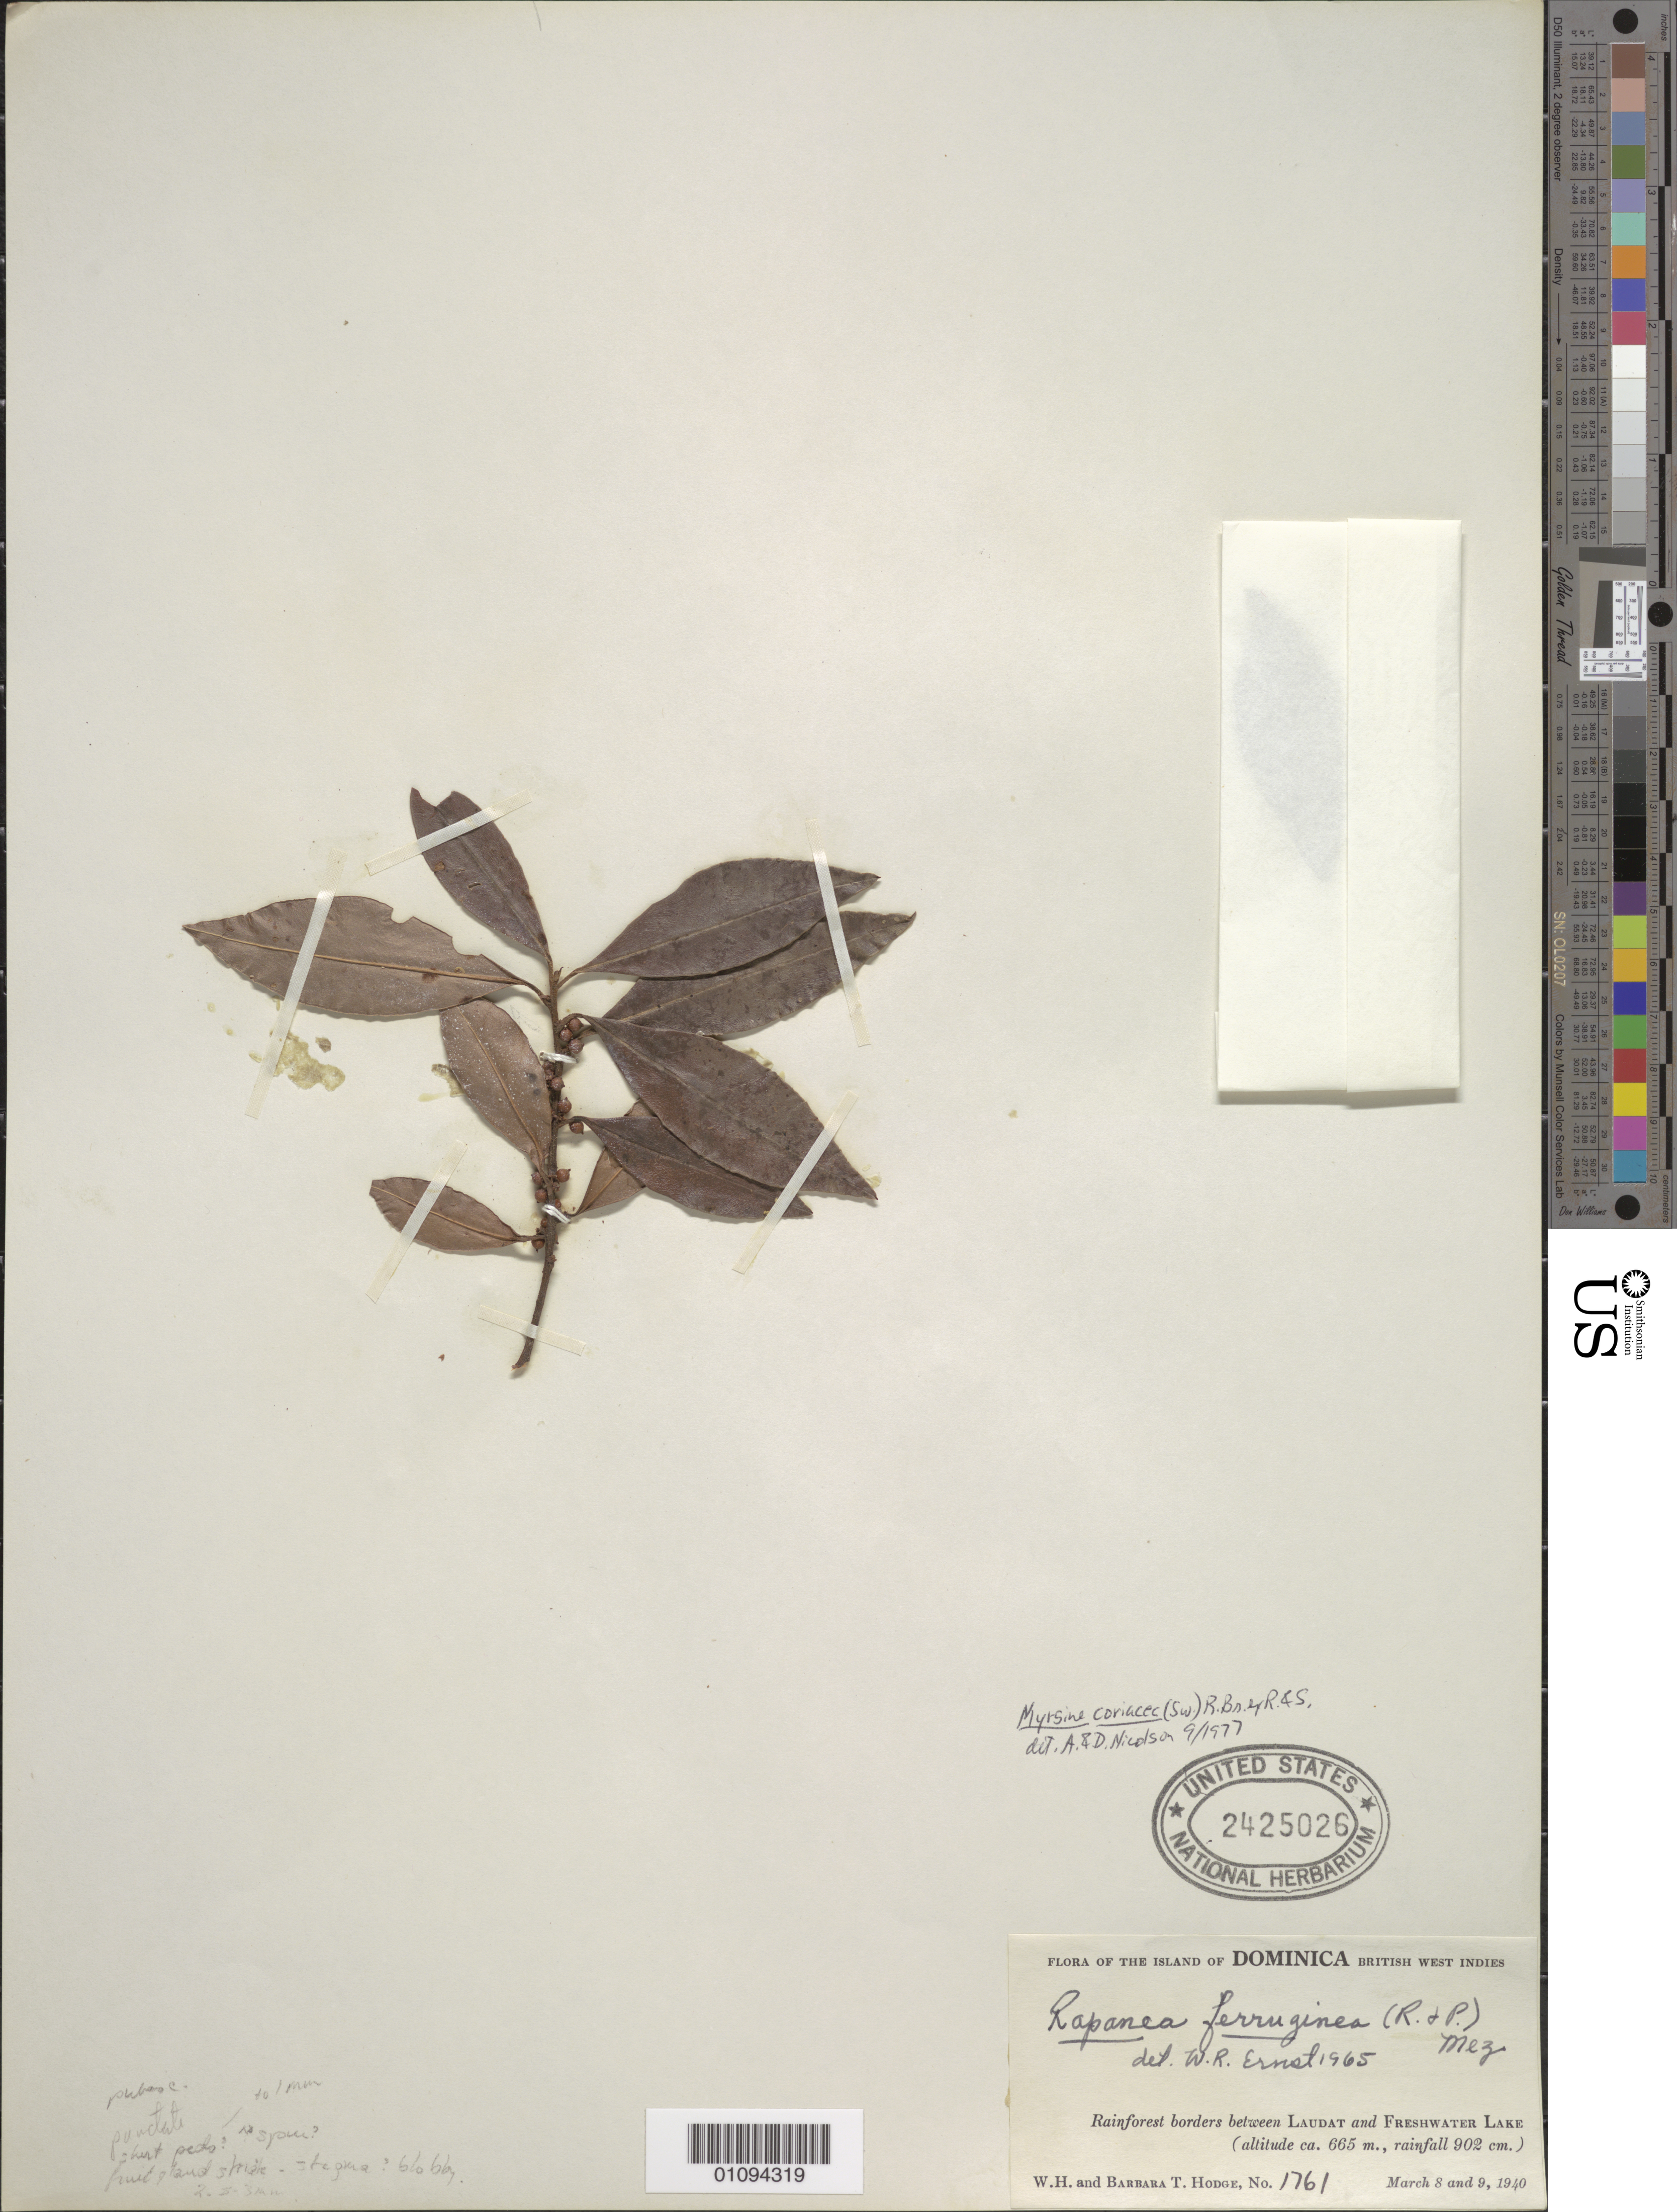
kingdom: Plantae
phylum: Tracheophyta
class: Magnoliopsida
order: Ericales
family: Primulaceae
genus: Myrsine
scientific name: Myrsine coriacea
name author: (Sw.) R. Br. ex Roem. & Schult.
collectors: W. Hodge & B. Hodge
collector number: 1761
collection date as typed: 08 Mar 1940 and 09 Mar 1940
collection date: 1940-03-08,1940-03-09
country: Dominica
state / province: St. George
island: Dominica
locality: Between Laudat and Fresh Water Lake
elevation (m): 665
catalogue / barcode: US 2425026